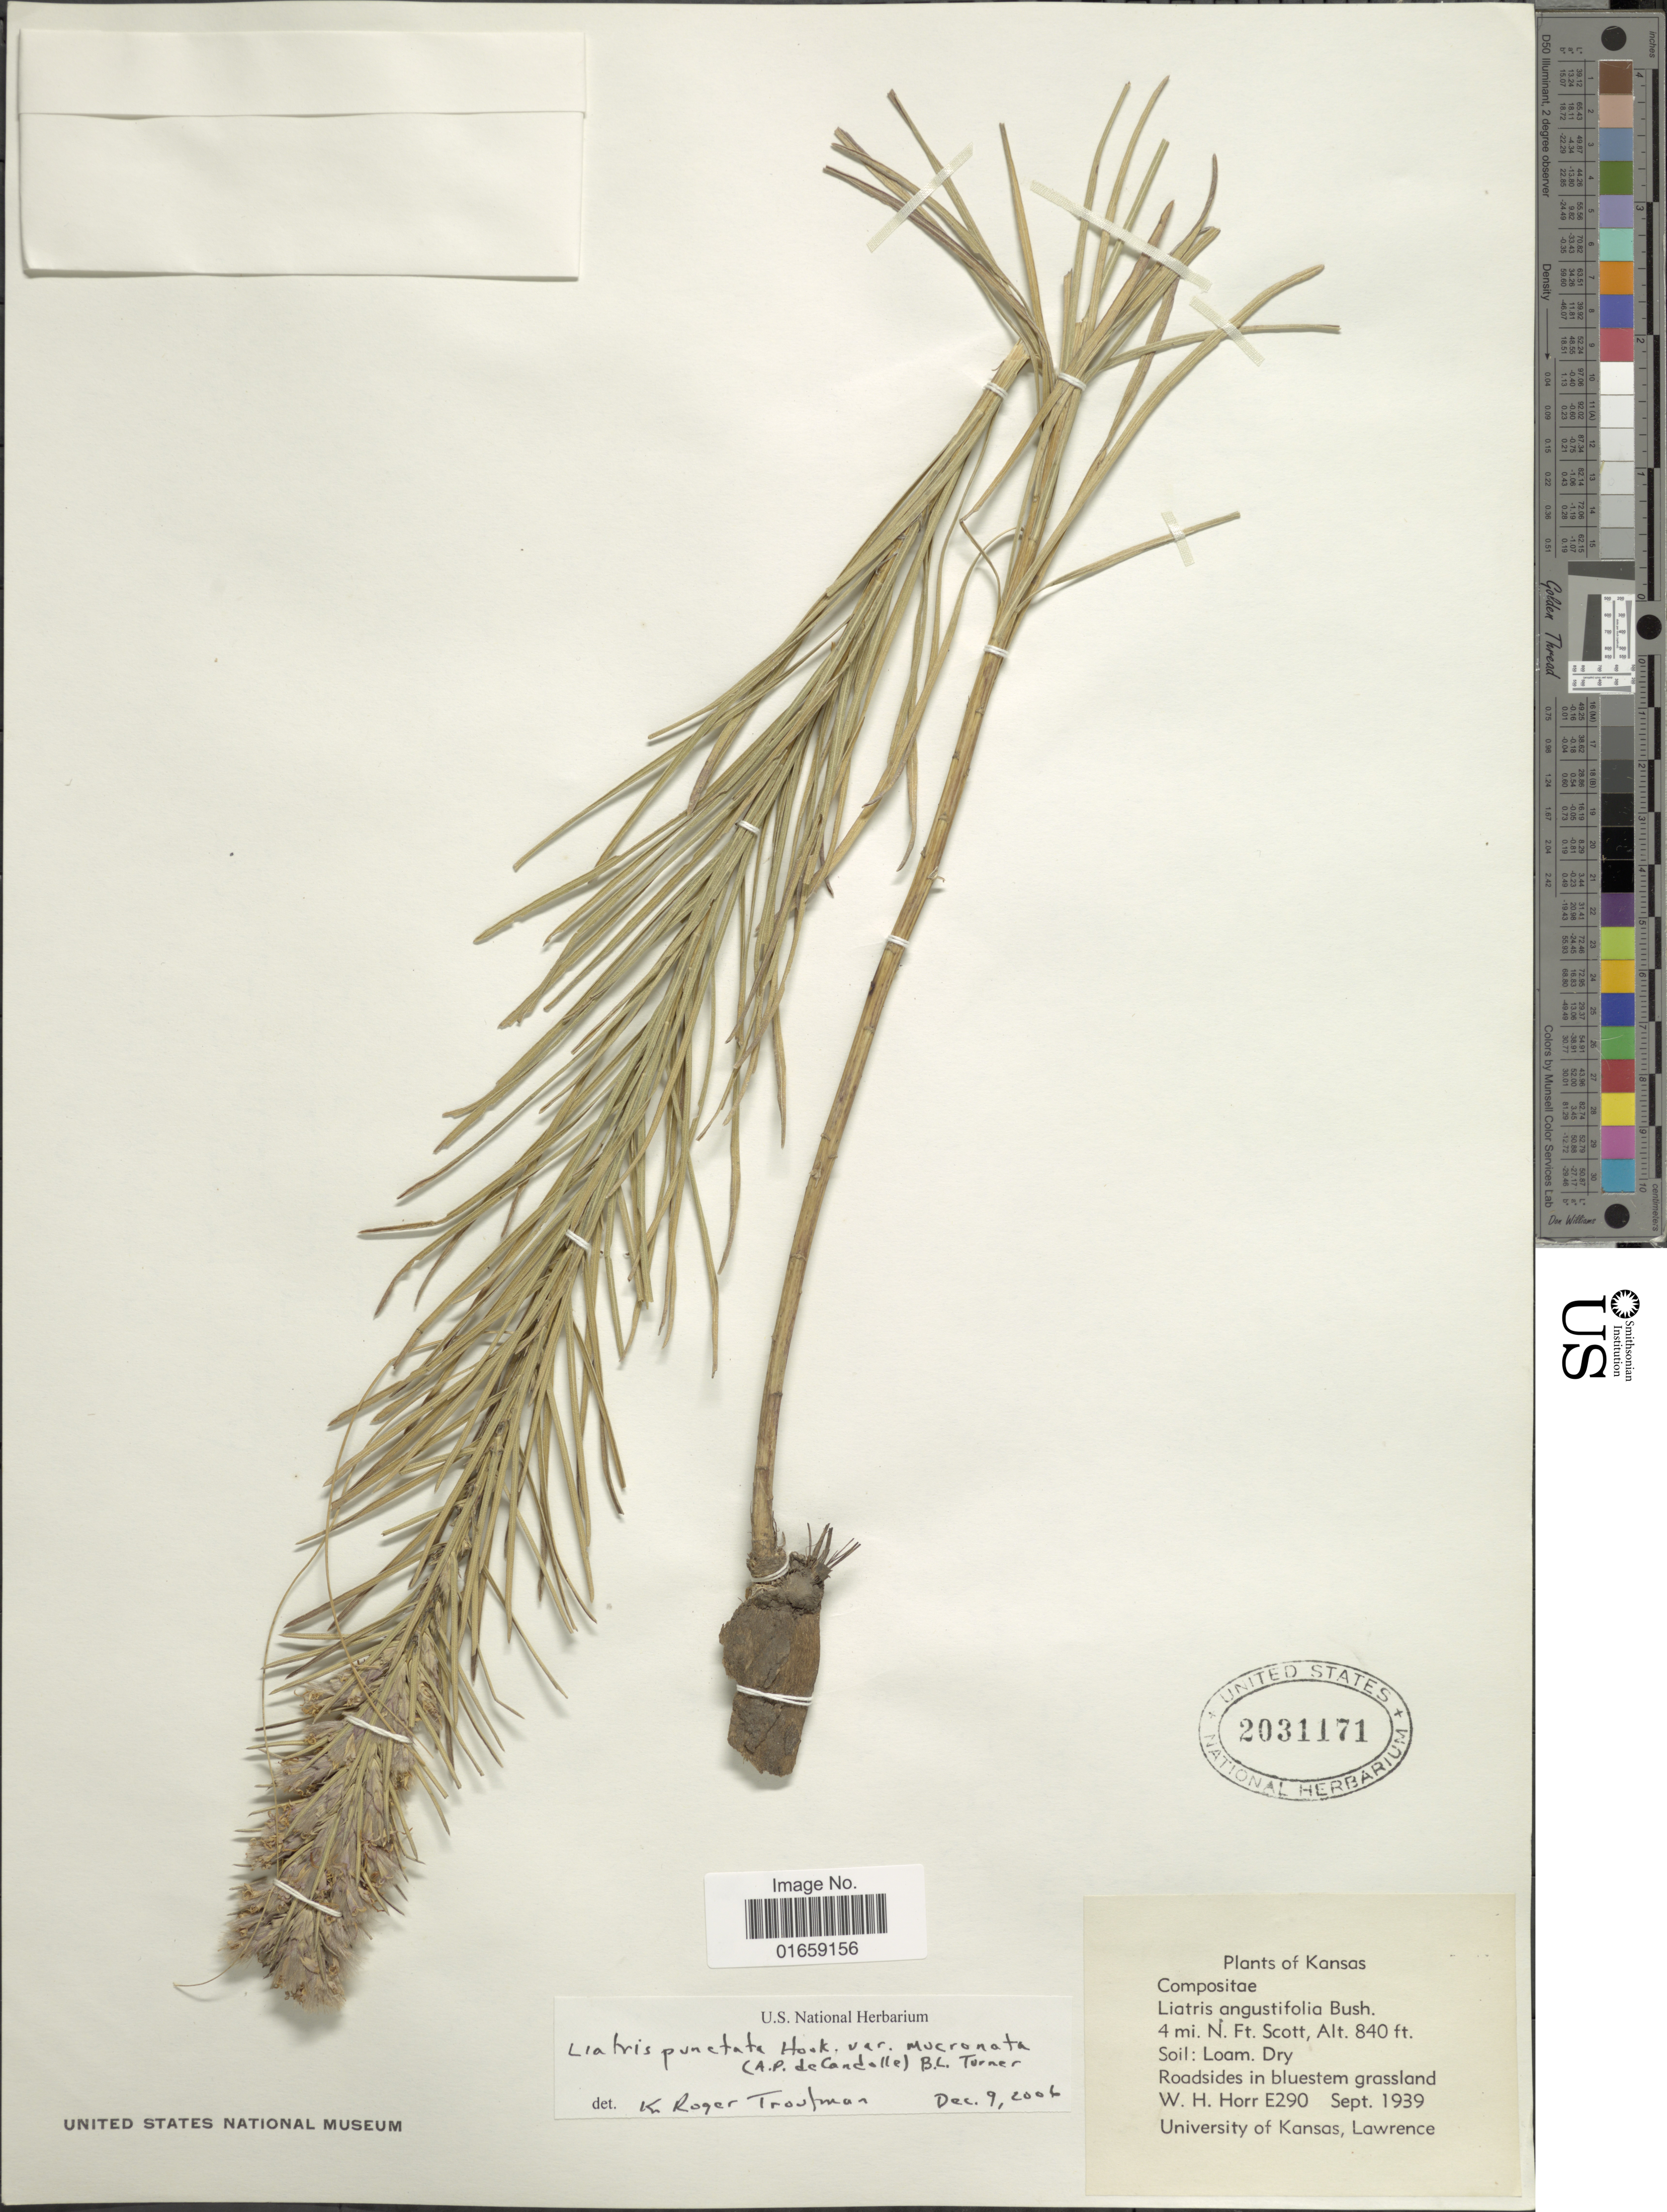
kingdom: Plantae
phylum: Tracheophyta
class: Magnoliopsida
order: Asterales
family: Asteraceae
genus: Liatris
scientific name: Liatris punctata var. mucronata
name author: (DC.) B.L. Turner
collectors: W. H. Horr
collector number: E290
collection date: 1939-09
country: United States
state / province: Kansas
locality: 4 mi. N. Ft. Scott, roadsides in bluestern grassland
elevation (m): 256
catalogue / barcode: US 2031171